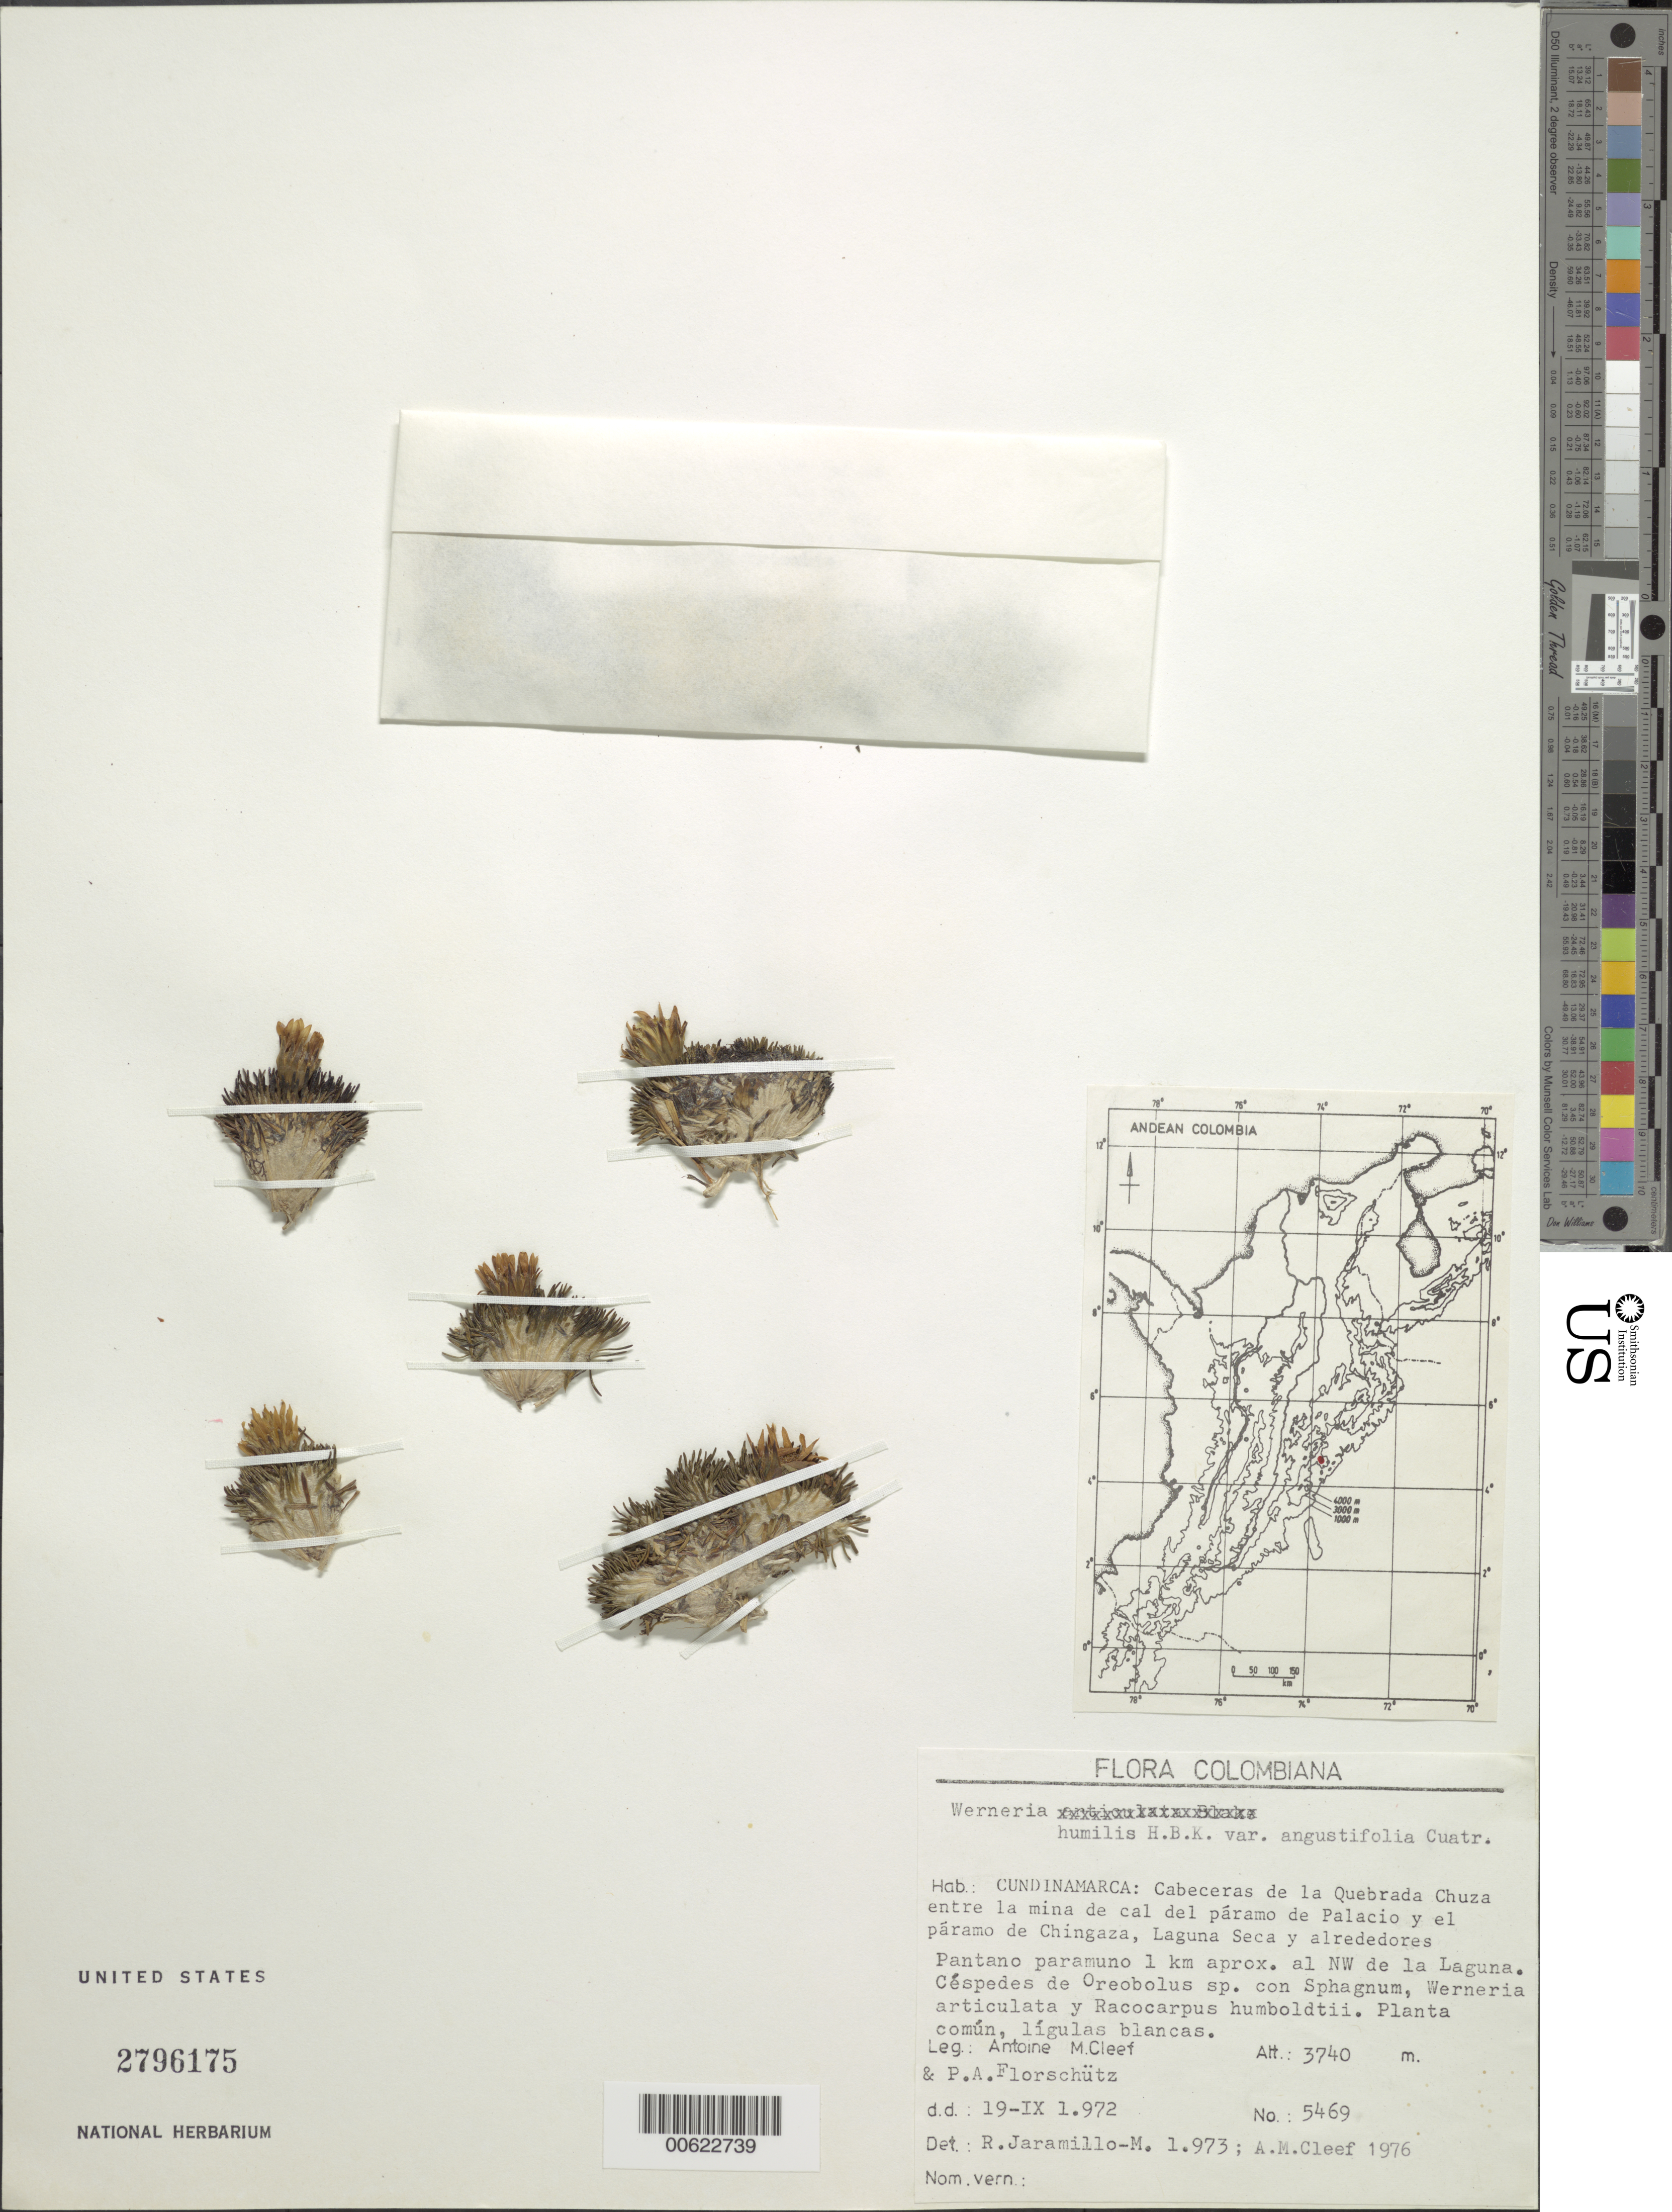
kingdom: Plantae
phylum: Tracheophyta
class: Magnoliopsida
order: Asterales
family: Asteraceae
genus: Xenophyllum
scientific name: Xenophyllum humile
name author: (Kunth) V.A. Funk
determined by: Funk, Vicki A., (BOT), Smithsonian Institution - National Museum of Natural History (UNITED STATES)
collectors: A. M. Cleef & P. Florschütz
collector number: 5469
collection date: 1972-09-19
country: Colombia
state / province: Cundinamarca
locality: Cabeceras de la Quebrada Chuza entre la mina de cal del paramo de Palacio y el paramo de Chingaza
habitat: Laguna seca y alrededroes.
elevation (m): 3740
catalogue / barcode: US 2796175